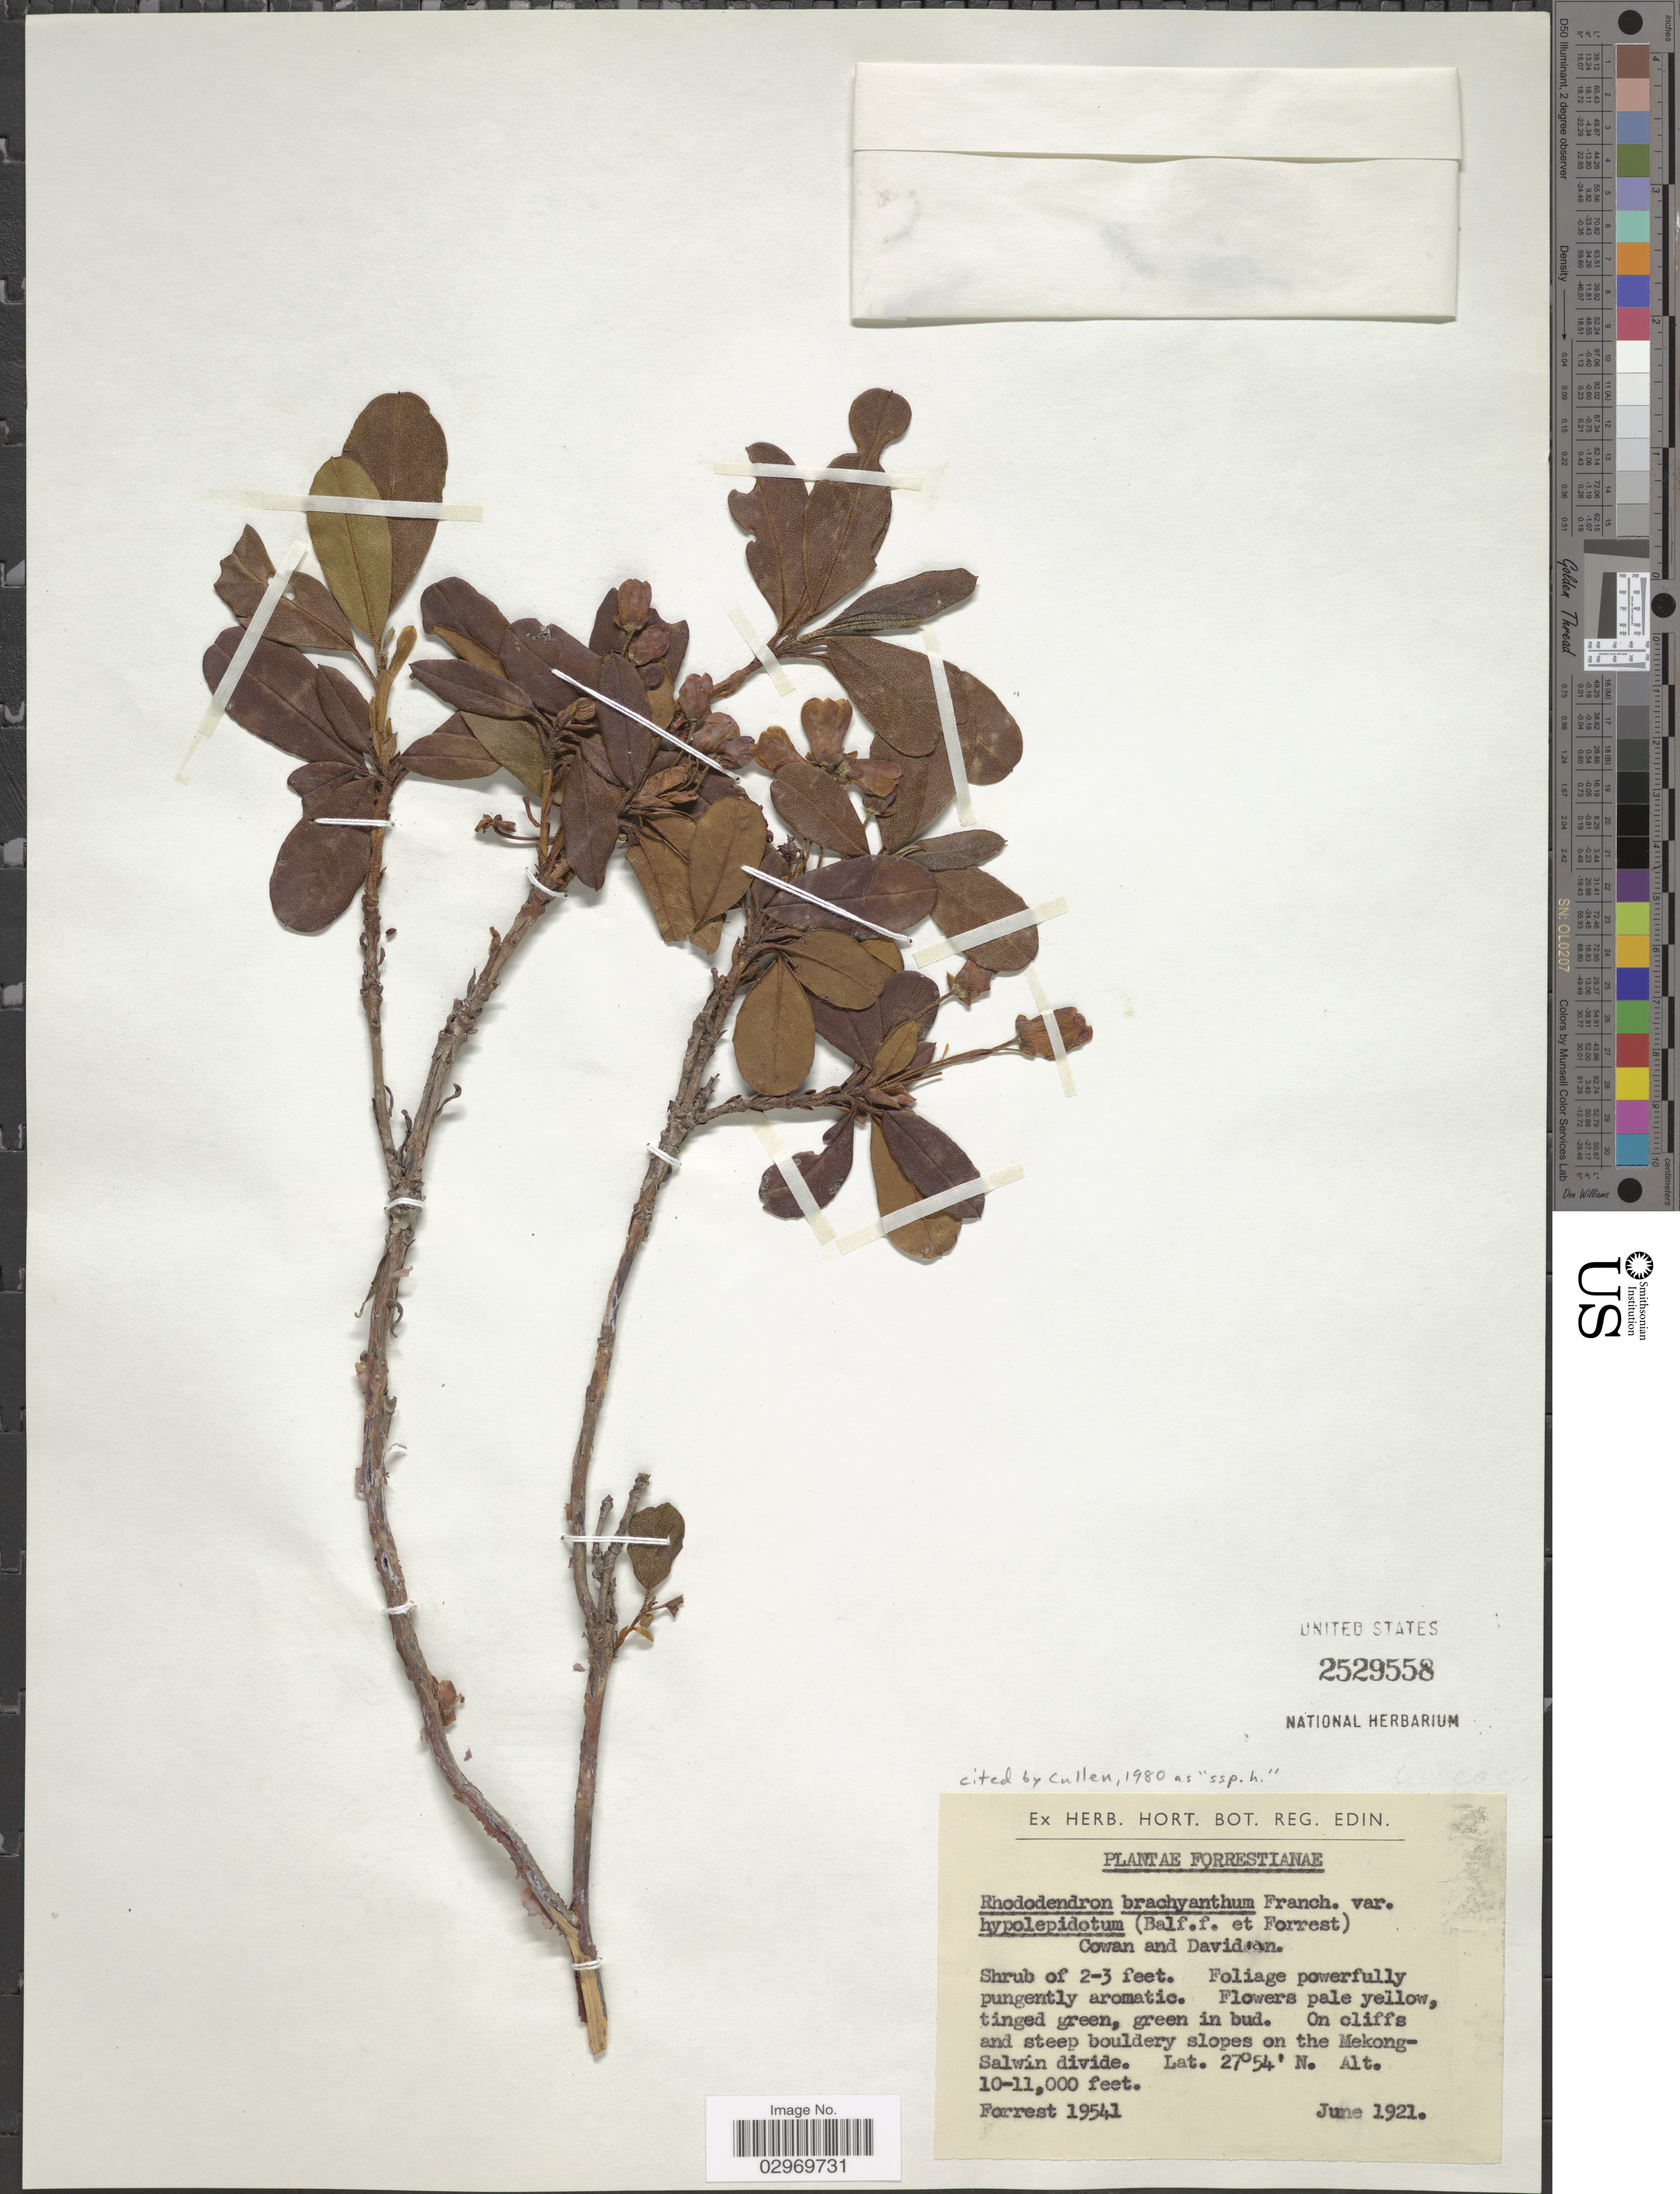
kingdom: Plantae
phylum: Tracheophyta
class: Magnoliopsida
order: Ericales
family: Ericaceae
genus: Rhododendron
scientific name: Rhododendron brachyanthum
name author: Franch.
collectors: -. Forrest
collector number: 19541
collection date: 1921-06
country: China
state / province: Yunnan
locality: On cliffs and steep bouldery slopes on the Mekong-Salwin divide.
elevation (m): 3048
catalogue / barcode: US 2529558